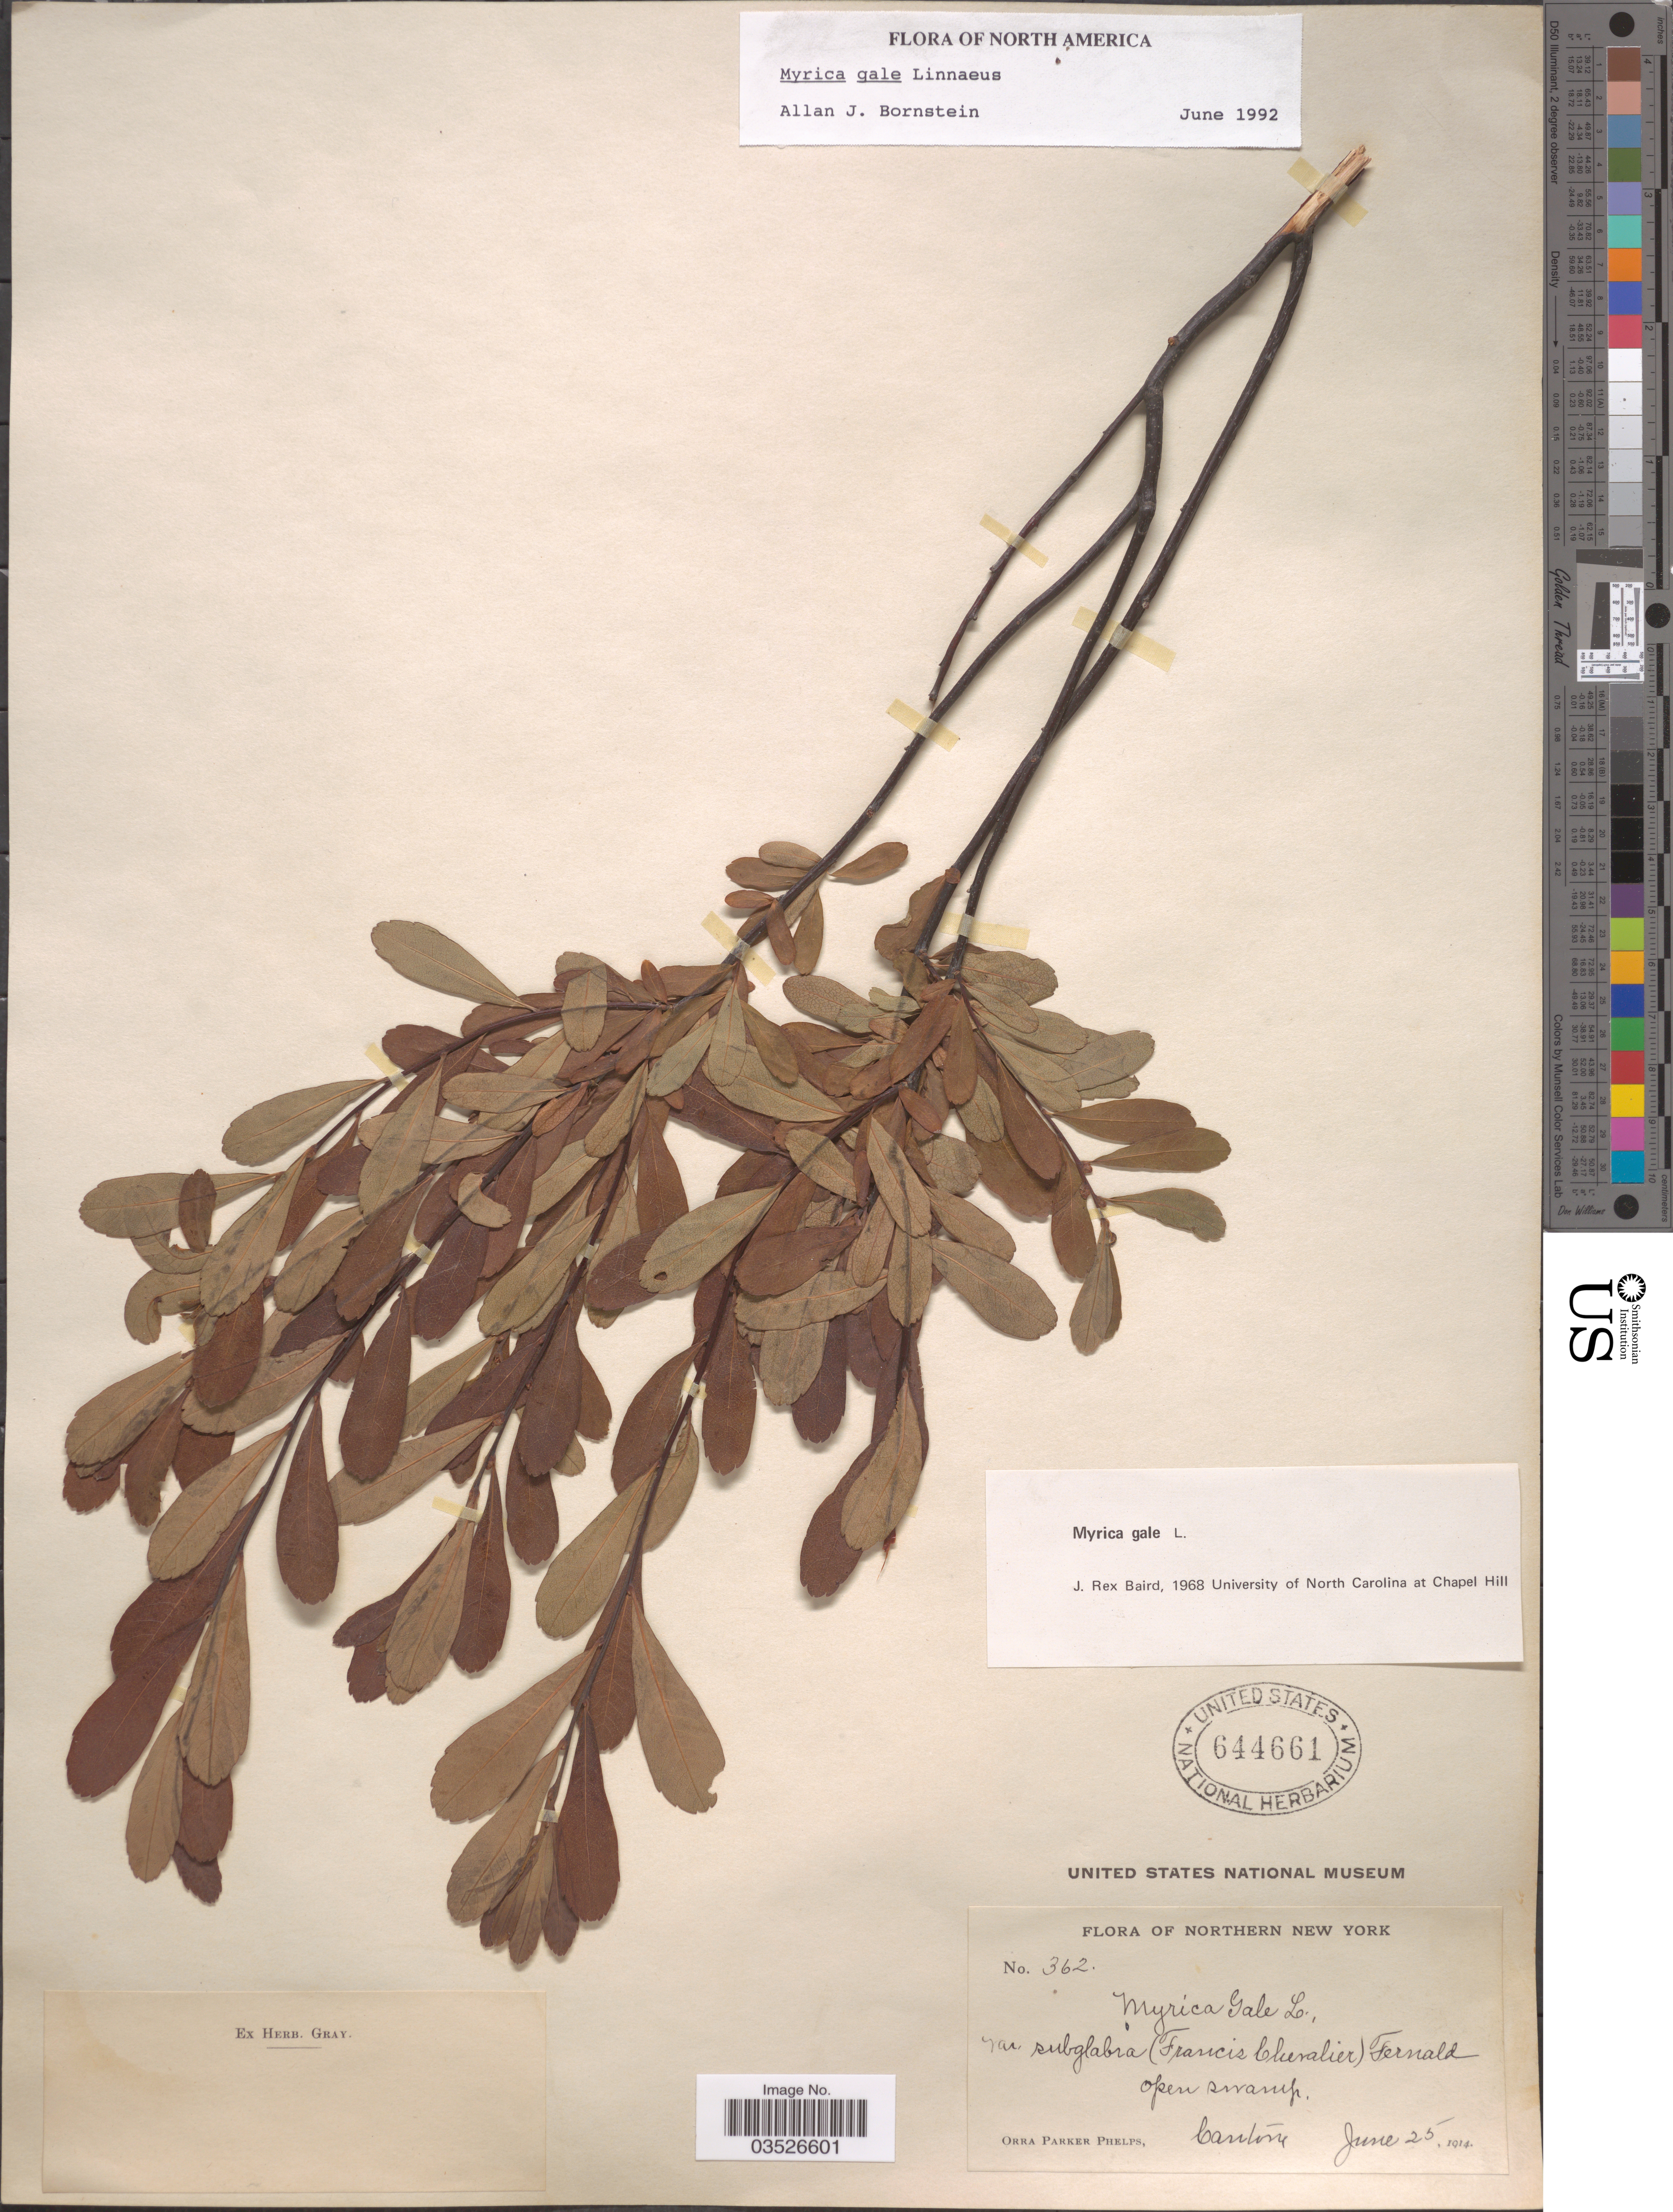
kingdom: Plantae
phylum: Tracheophyta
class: Magnoliopsida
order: Fagales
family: Myricaceae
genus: Myrica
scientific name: Myrica gale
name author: L.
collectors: O. P. Phelps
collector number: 362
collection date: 1914-06-25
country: United States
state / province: New York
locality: Northern New York. Canton.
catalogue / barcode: US 644661